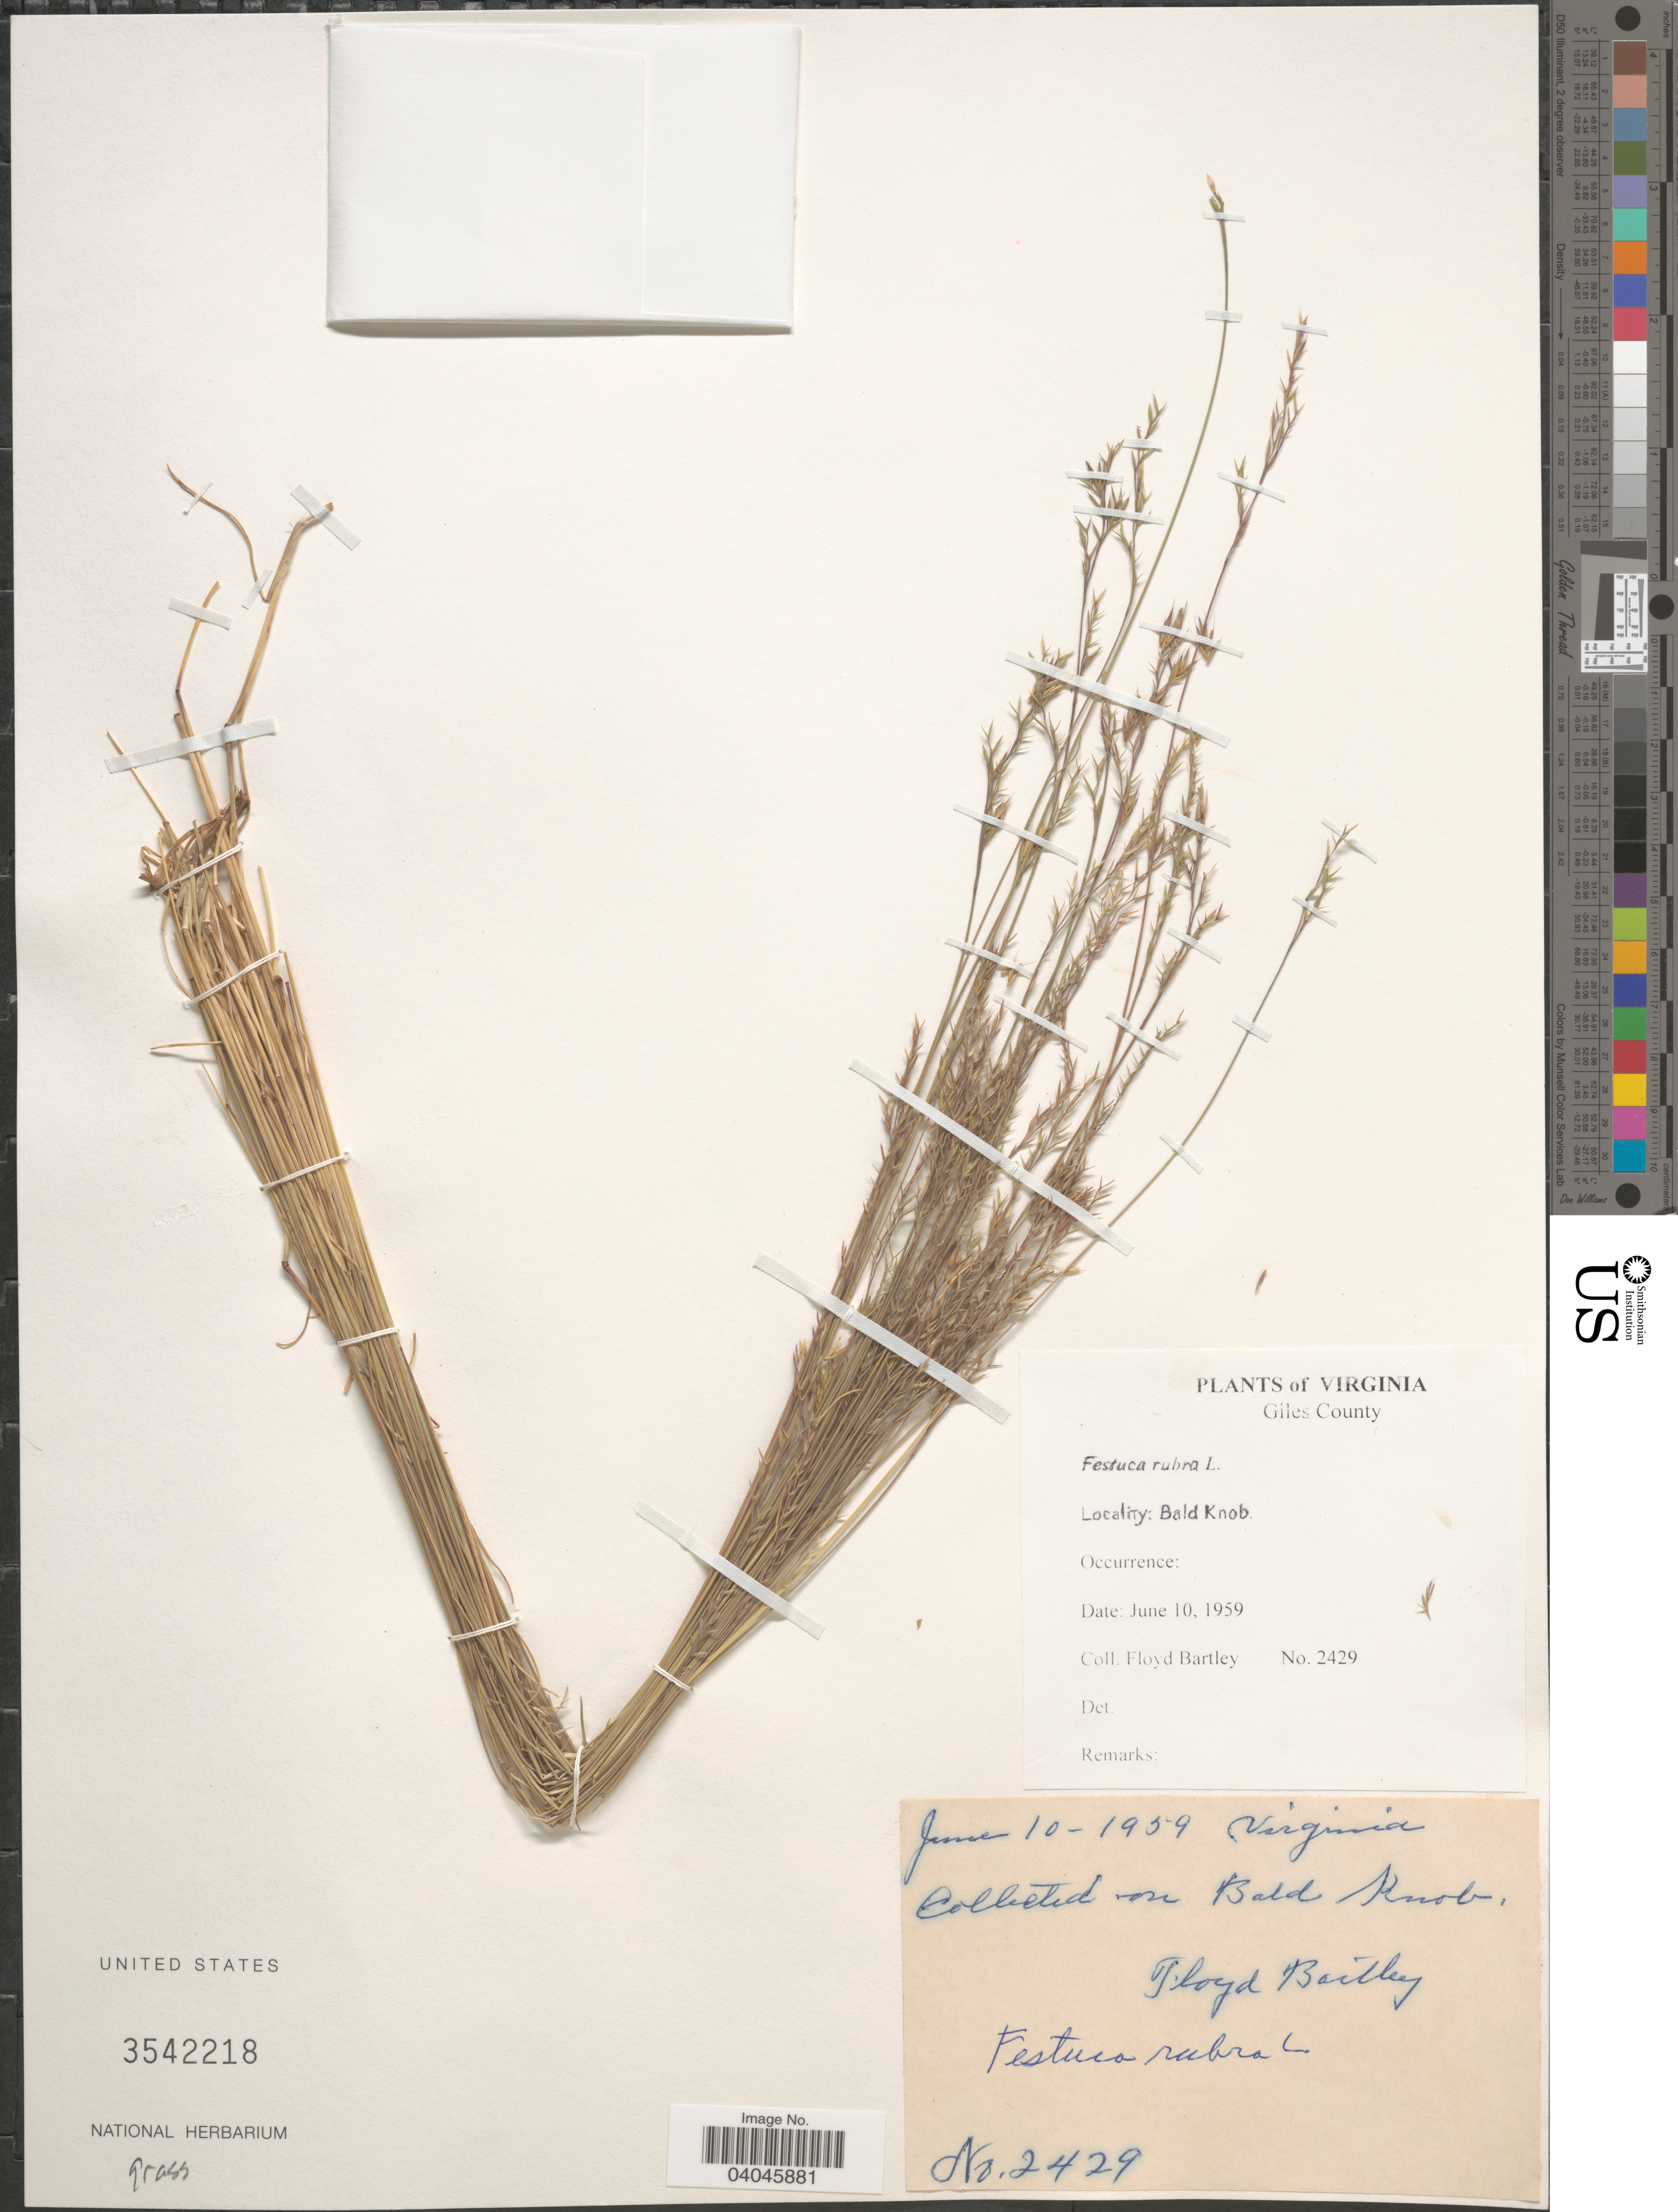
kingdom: Plantae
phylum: Tracheophyta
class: Liliopsida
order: Poales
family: Poaceae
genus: Festuca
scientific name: Festuca rubra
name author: L.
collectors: F. Bartley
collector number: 2429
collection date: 1959-06-10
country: United States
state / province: Virginia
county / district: Giles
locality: Bald Knob.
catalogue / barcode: US 3542218